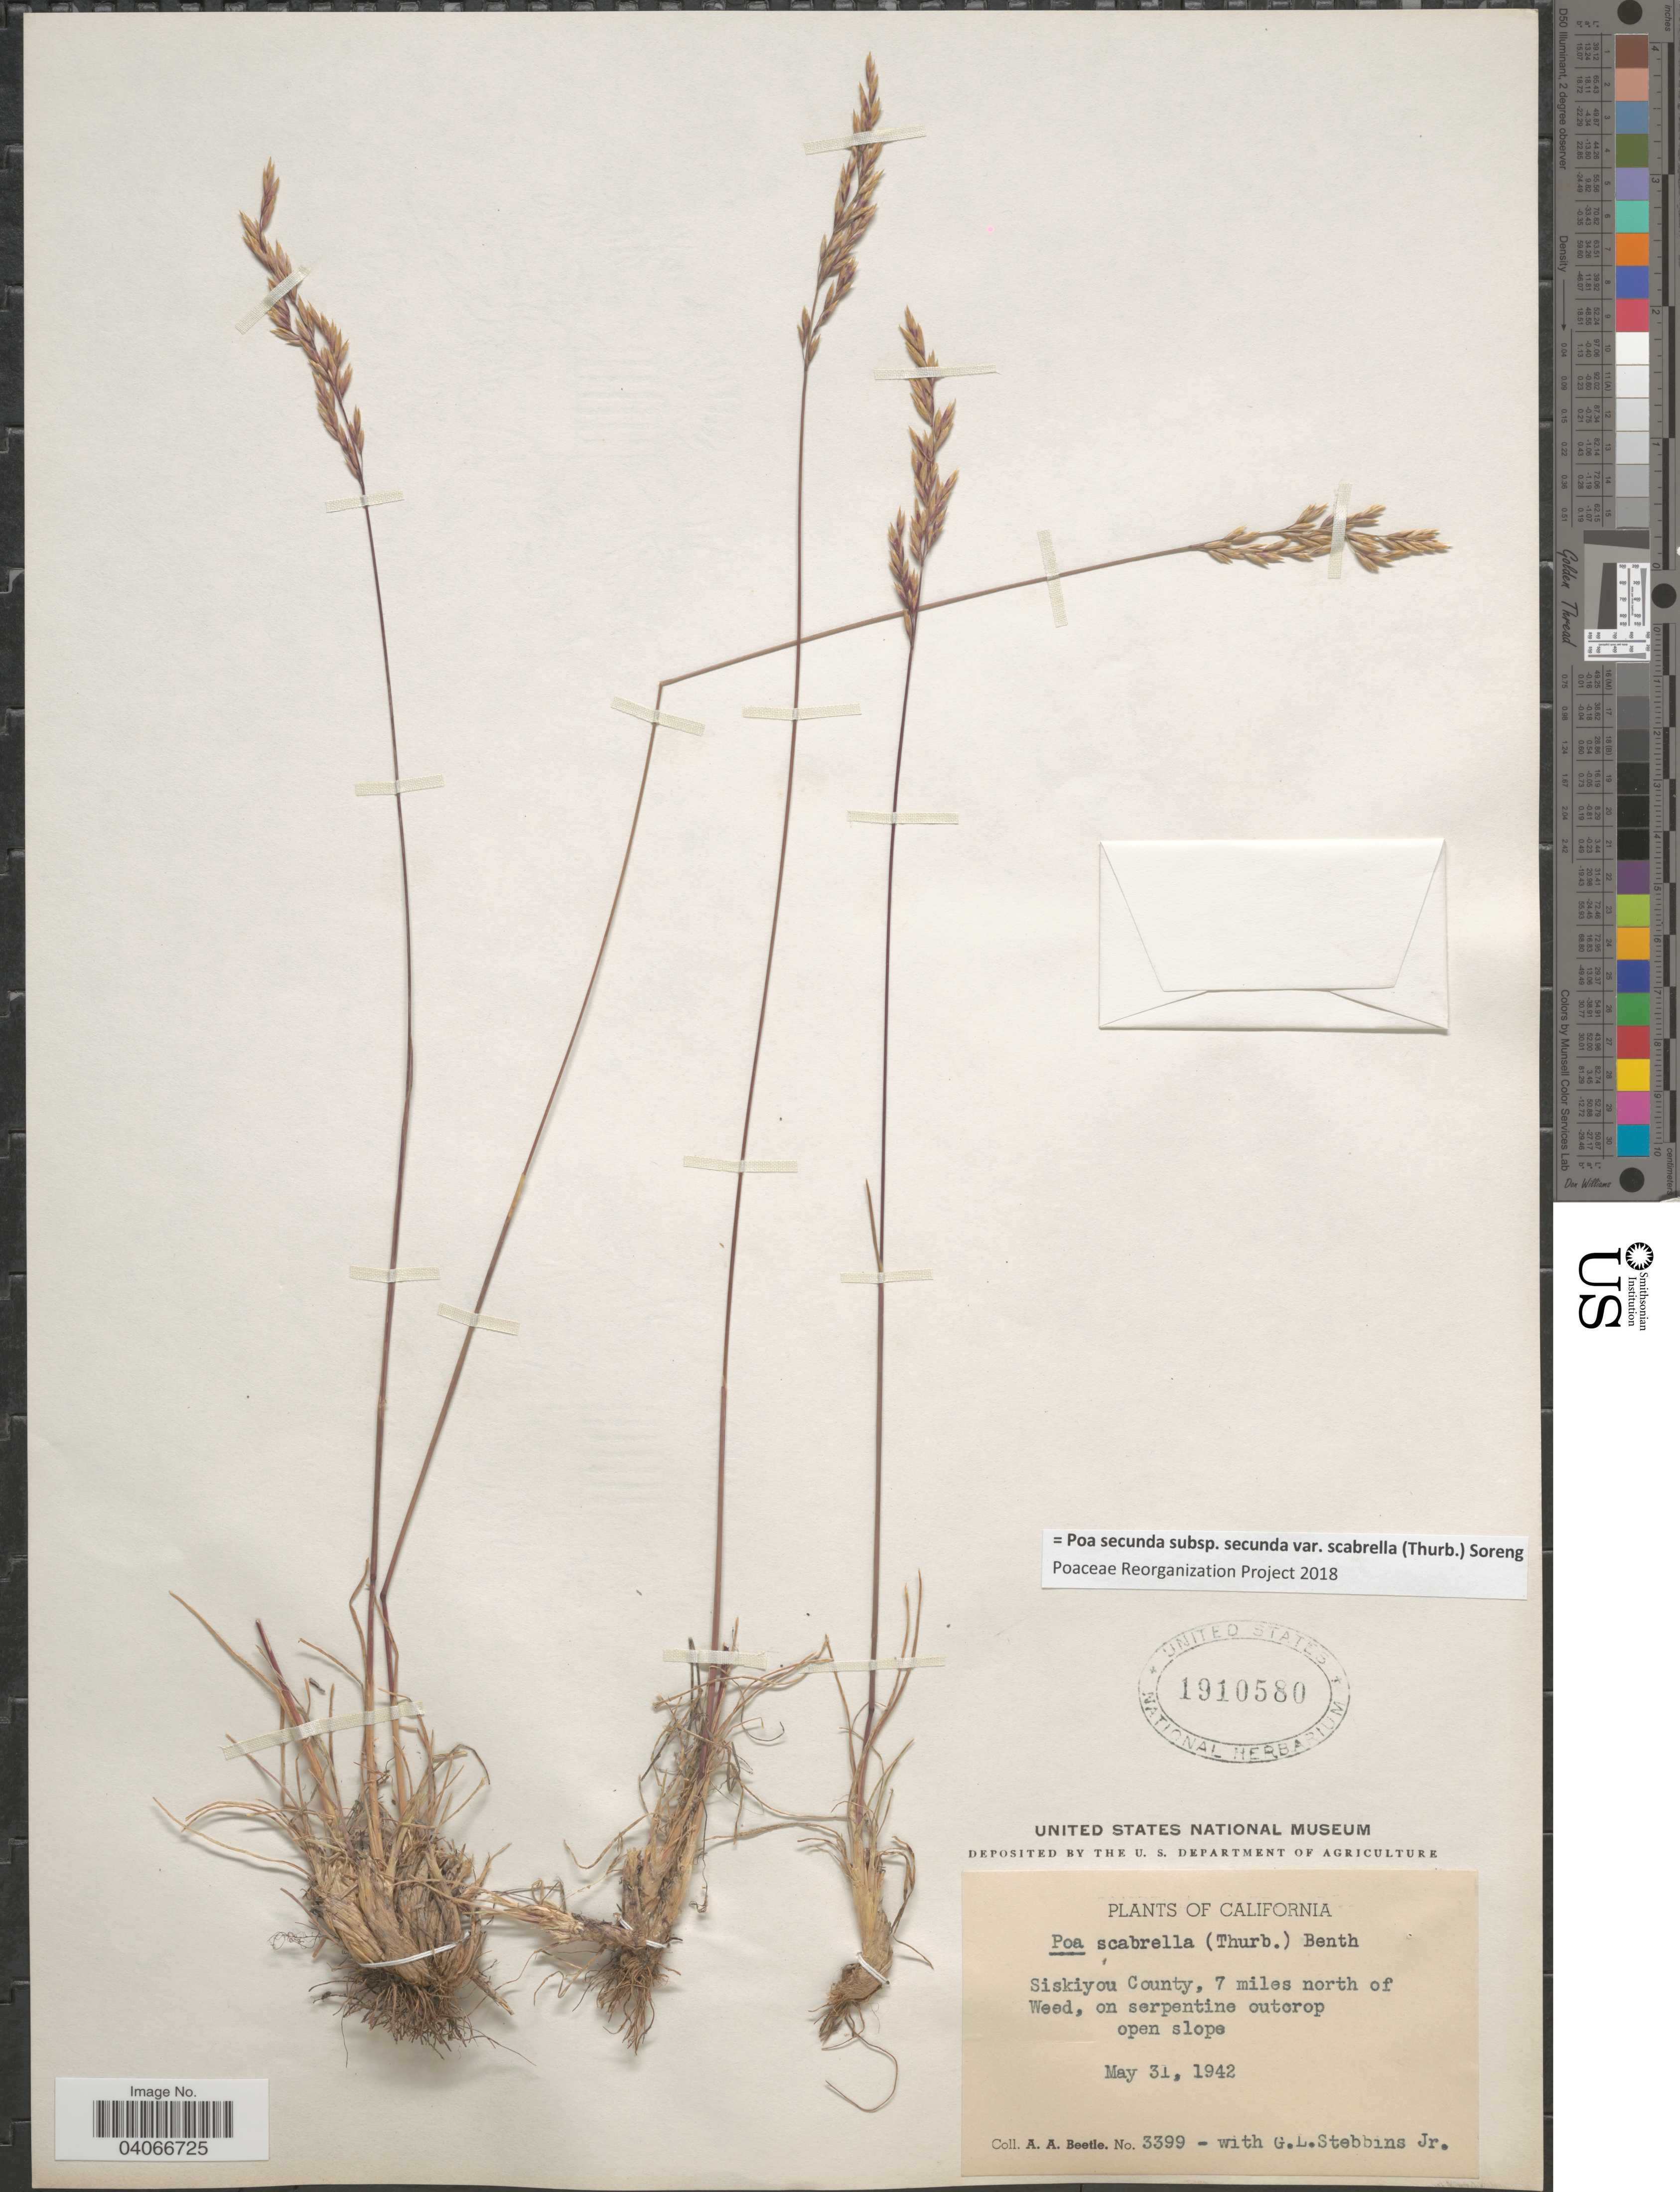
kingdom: Plantae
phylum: Tracheophyta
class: Liliopsida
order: Poales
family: Poaceae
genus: Poa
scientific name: Poa secunda subsp. secunda var. scabrella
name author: (Thurb.) Soreng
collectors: A. A. Beetle & G. L. Stebbins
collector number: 3399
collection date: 1942-05-31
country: United States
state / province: California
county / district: Siskiyou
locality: Siskiyou County, 7 miles north of Weed, on serpentine outcrop open slope.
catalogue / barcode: US 1910580